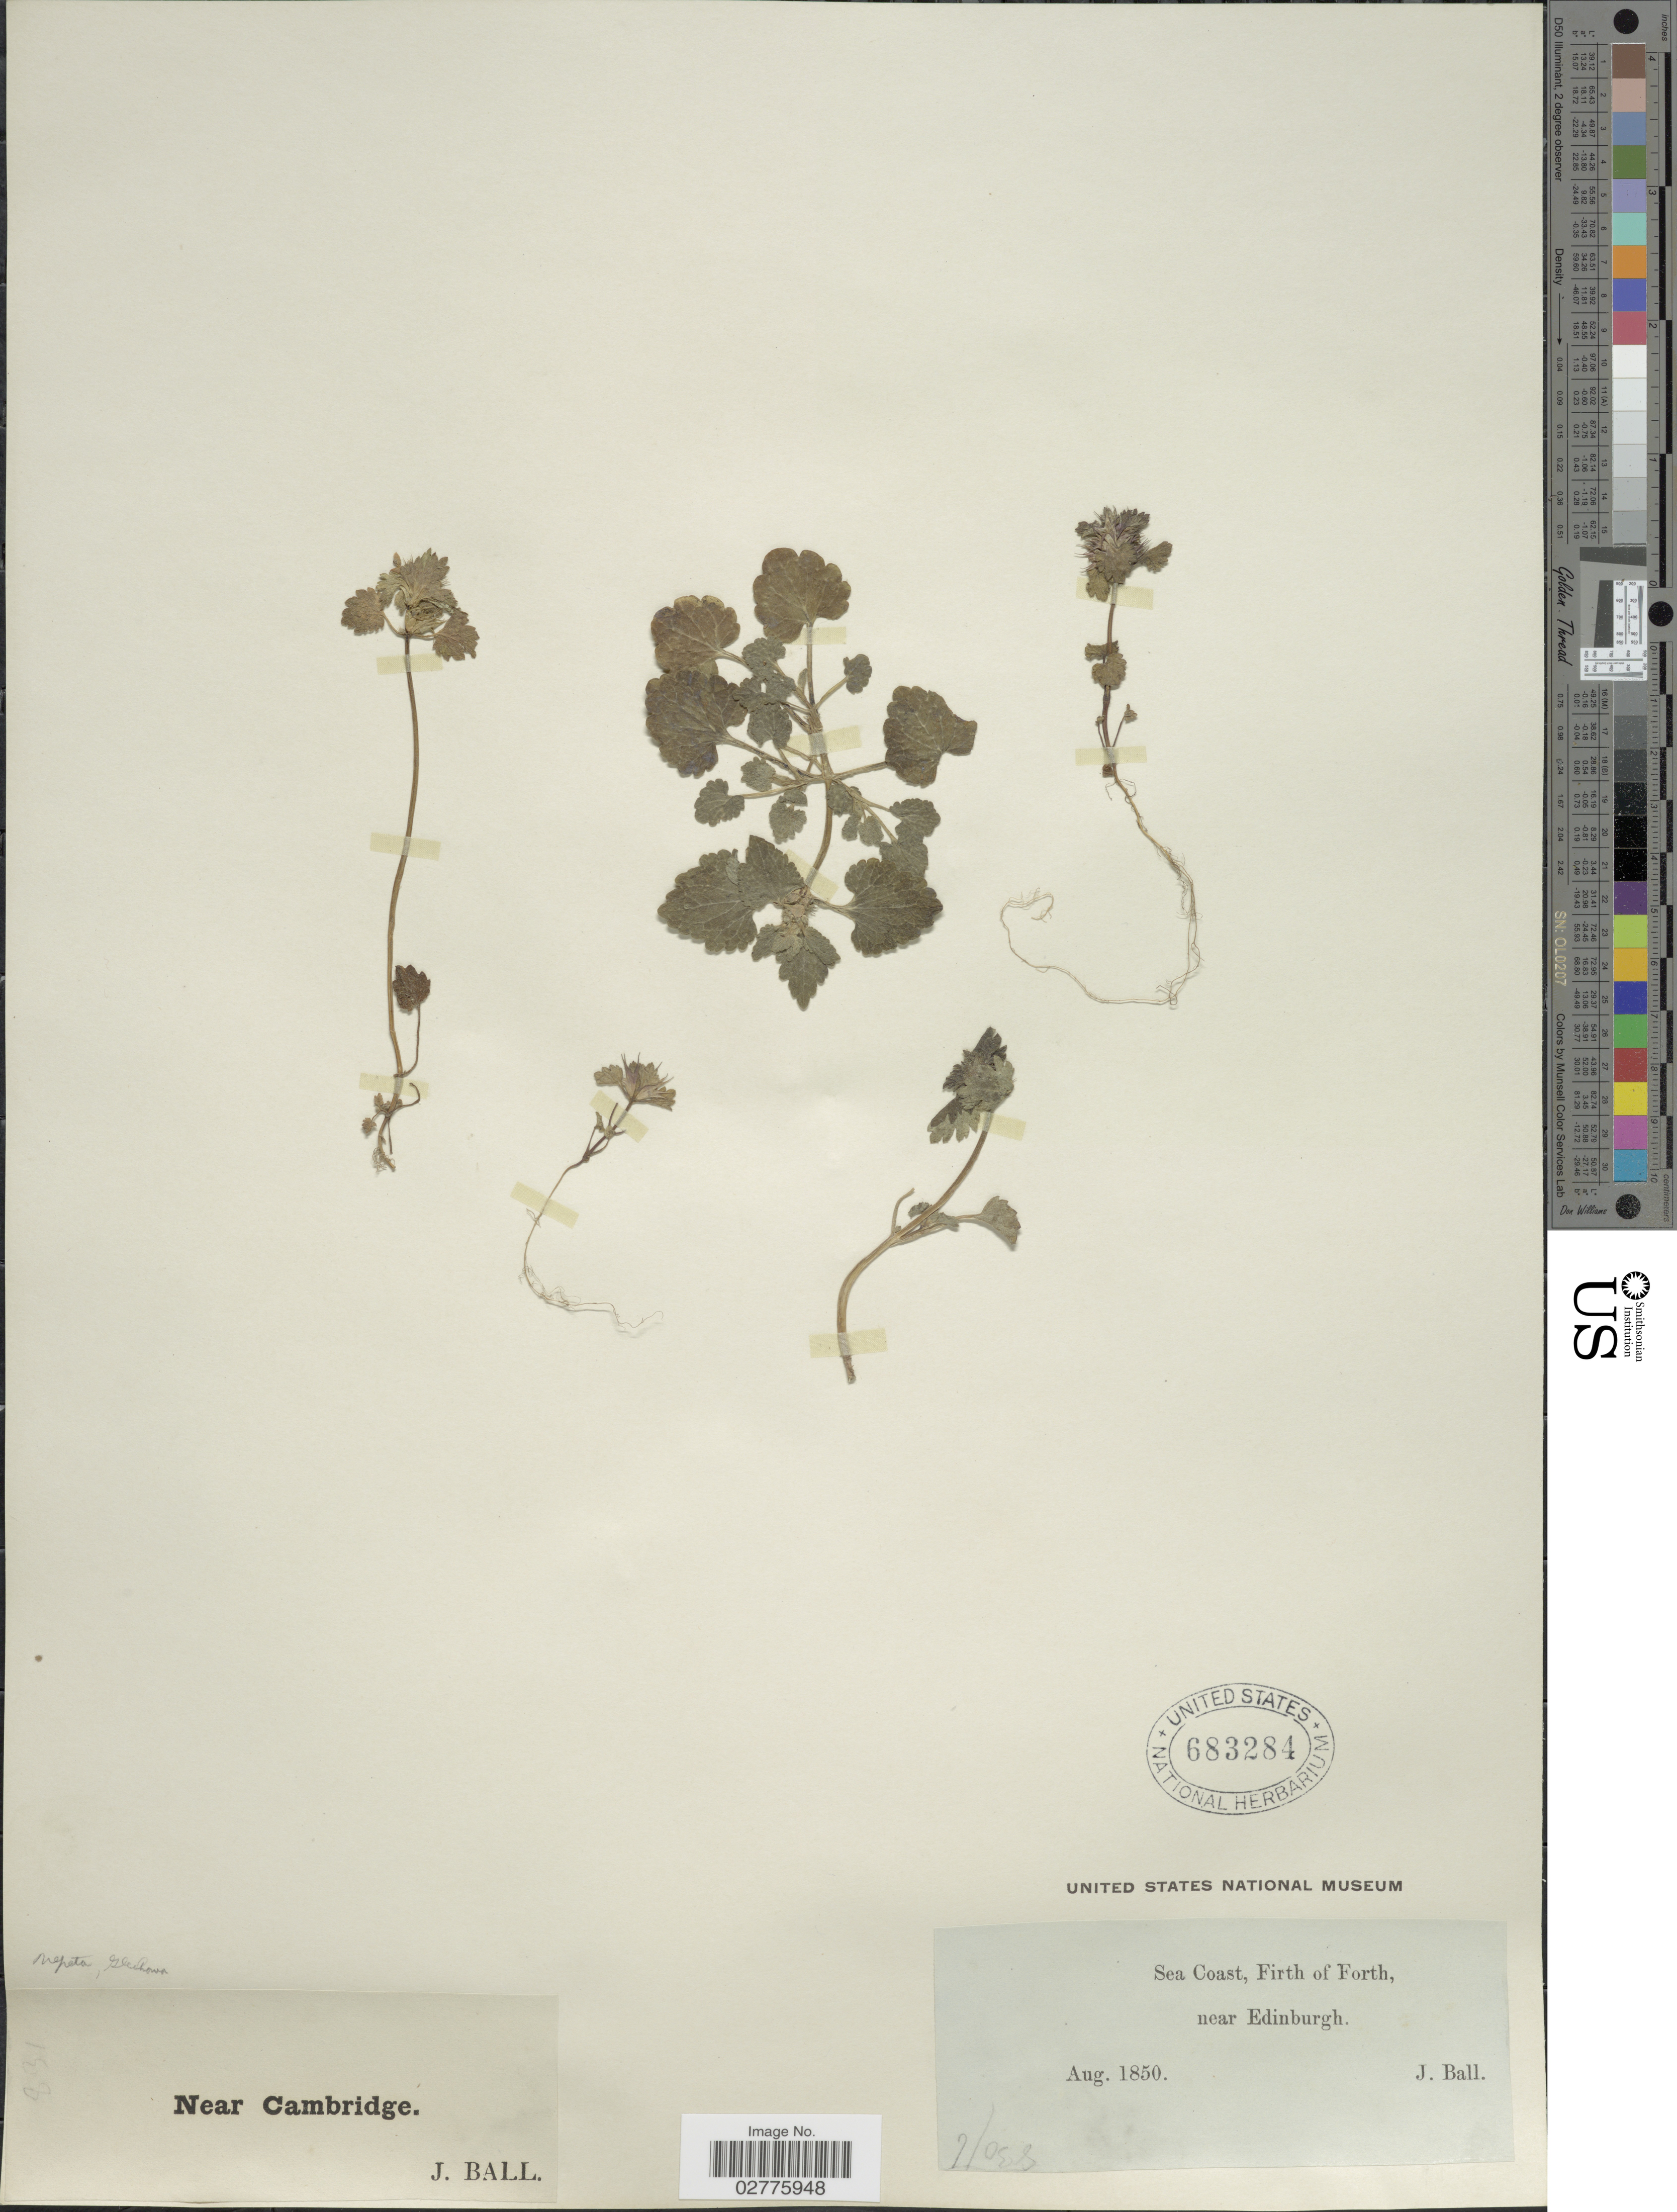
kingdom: Plantae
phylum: Tracheophyta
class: Magnoliopsida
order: Lamiales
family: Lamiaceae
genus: Teucrium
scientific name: Teucrium sp.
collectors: J. Ball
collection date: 1850-08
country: United Kingdom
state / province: Scotland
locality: Sea Coast, Firth of Forth, near Edinburgh. Near Cambridge.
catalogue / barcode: US 683284